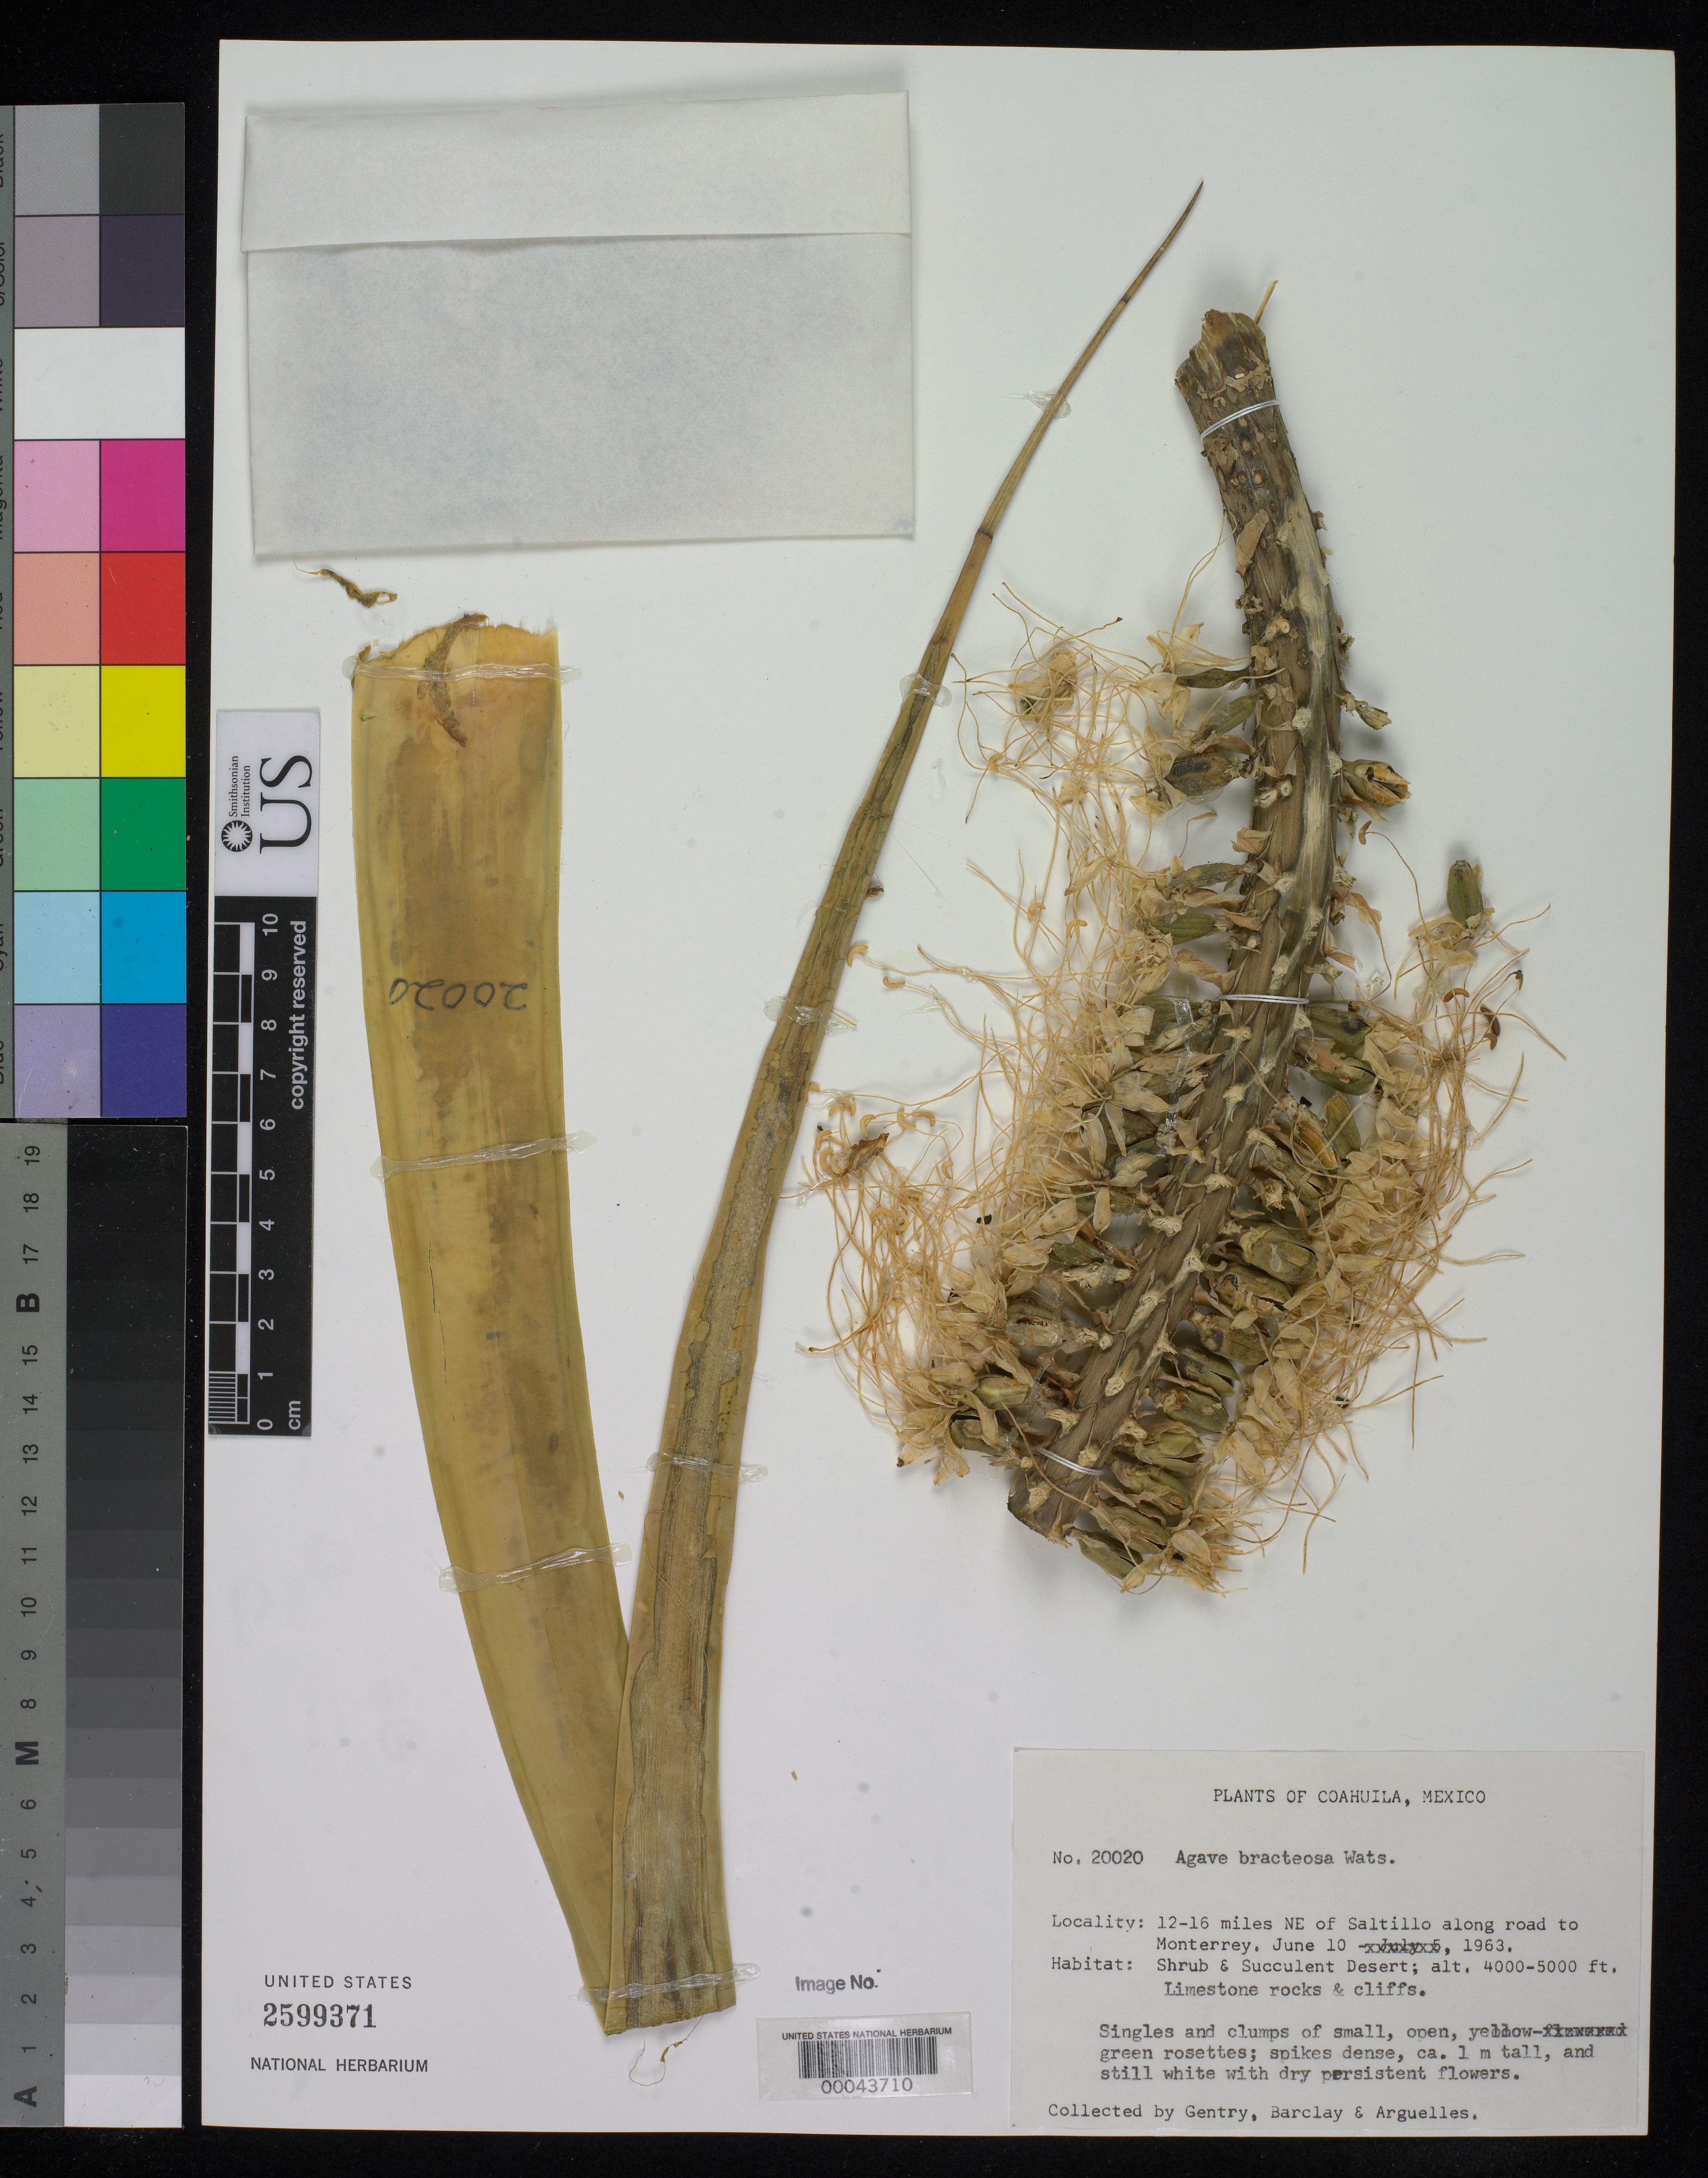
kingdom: Plantae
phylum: Tracheophyta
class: Liliopsida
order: Asparagales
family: Asparagaceae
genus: Agave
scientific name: Agave bracteosa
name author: S. Watson ex Engelm.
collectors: H. S. Gentry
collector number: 20020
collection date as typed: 10 Jun 1963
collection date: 1963-06-10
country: Mexico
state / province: Coahuila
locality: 12-16 mi NE Saltillo along road to Monterrey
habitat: Limestone rocks and cliffs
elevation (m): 1219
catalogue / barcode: US 2599371